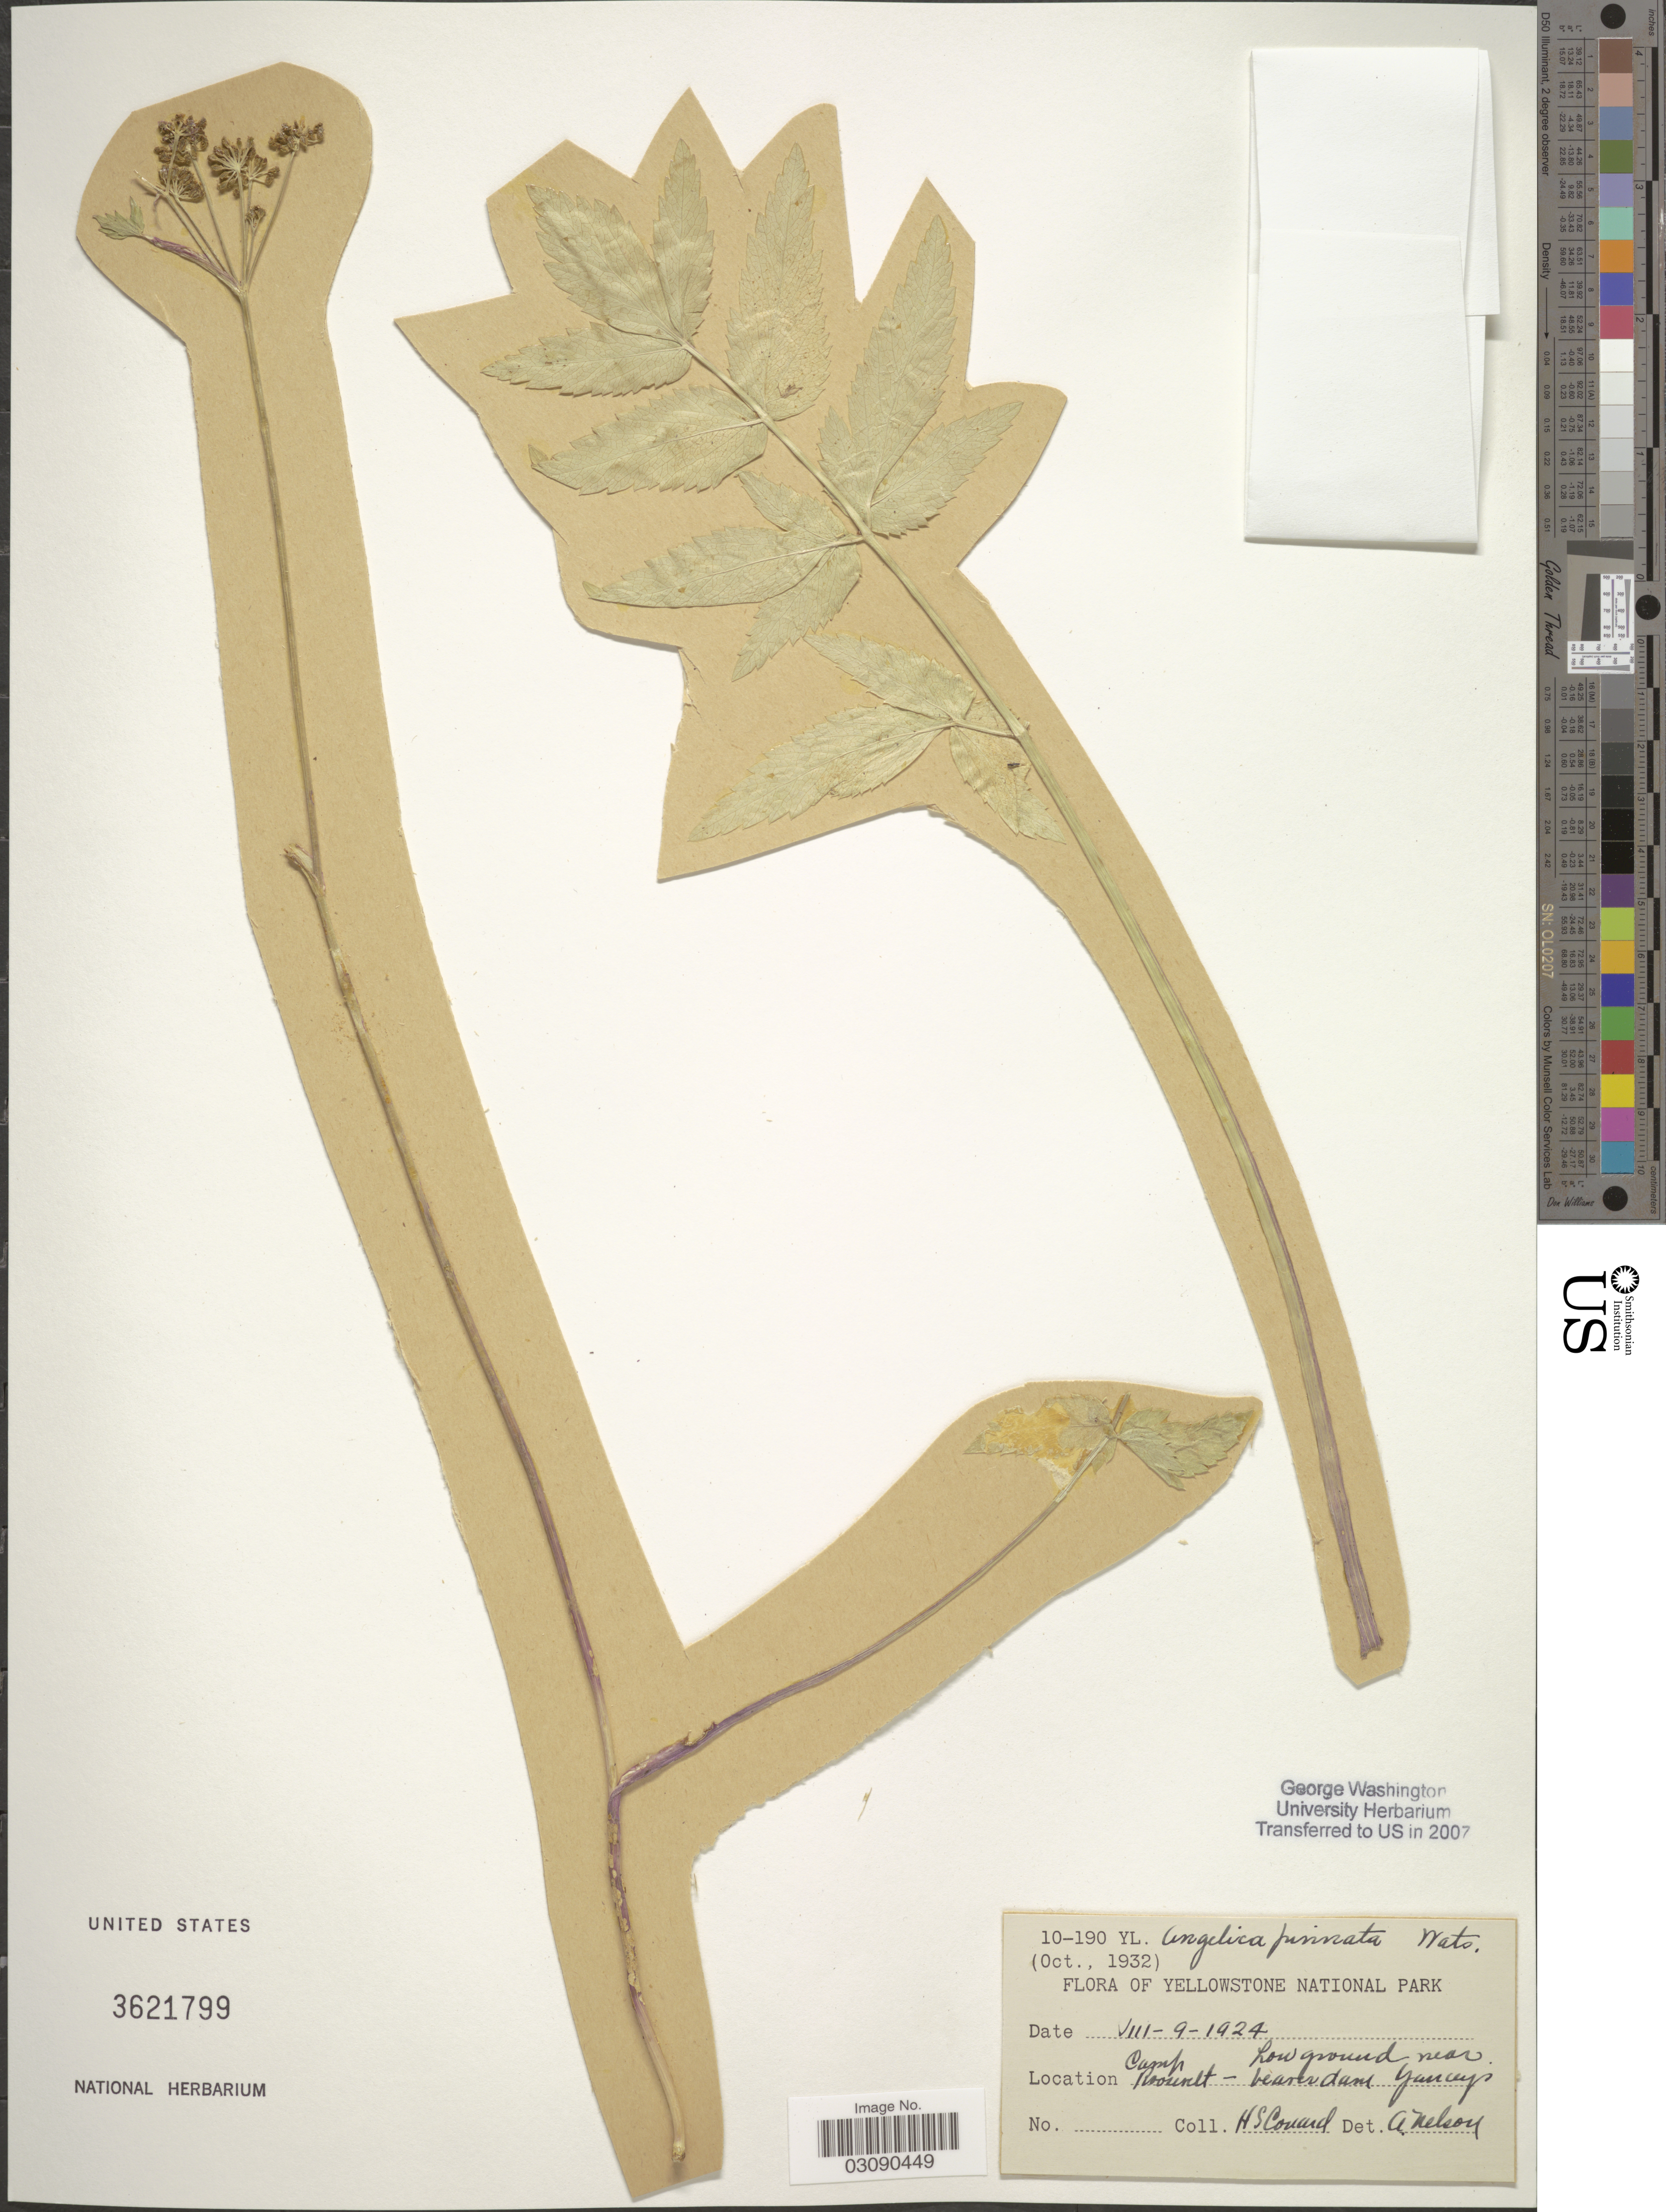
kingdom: Plantae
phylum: Tracheophyta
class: Magnoliopsida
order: Apiales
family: Apiaceae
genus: Angelica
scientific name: Angelica pinnata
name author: S. Watson in C. King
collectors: H. Conrad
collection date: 1924-08-09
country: United States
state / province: Wyoming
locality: Yellowstone National Park, Camp Roosevelt - Low ground near beaverdam Guernsey.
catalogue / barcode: US 3621799